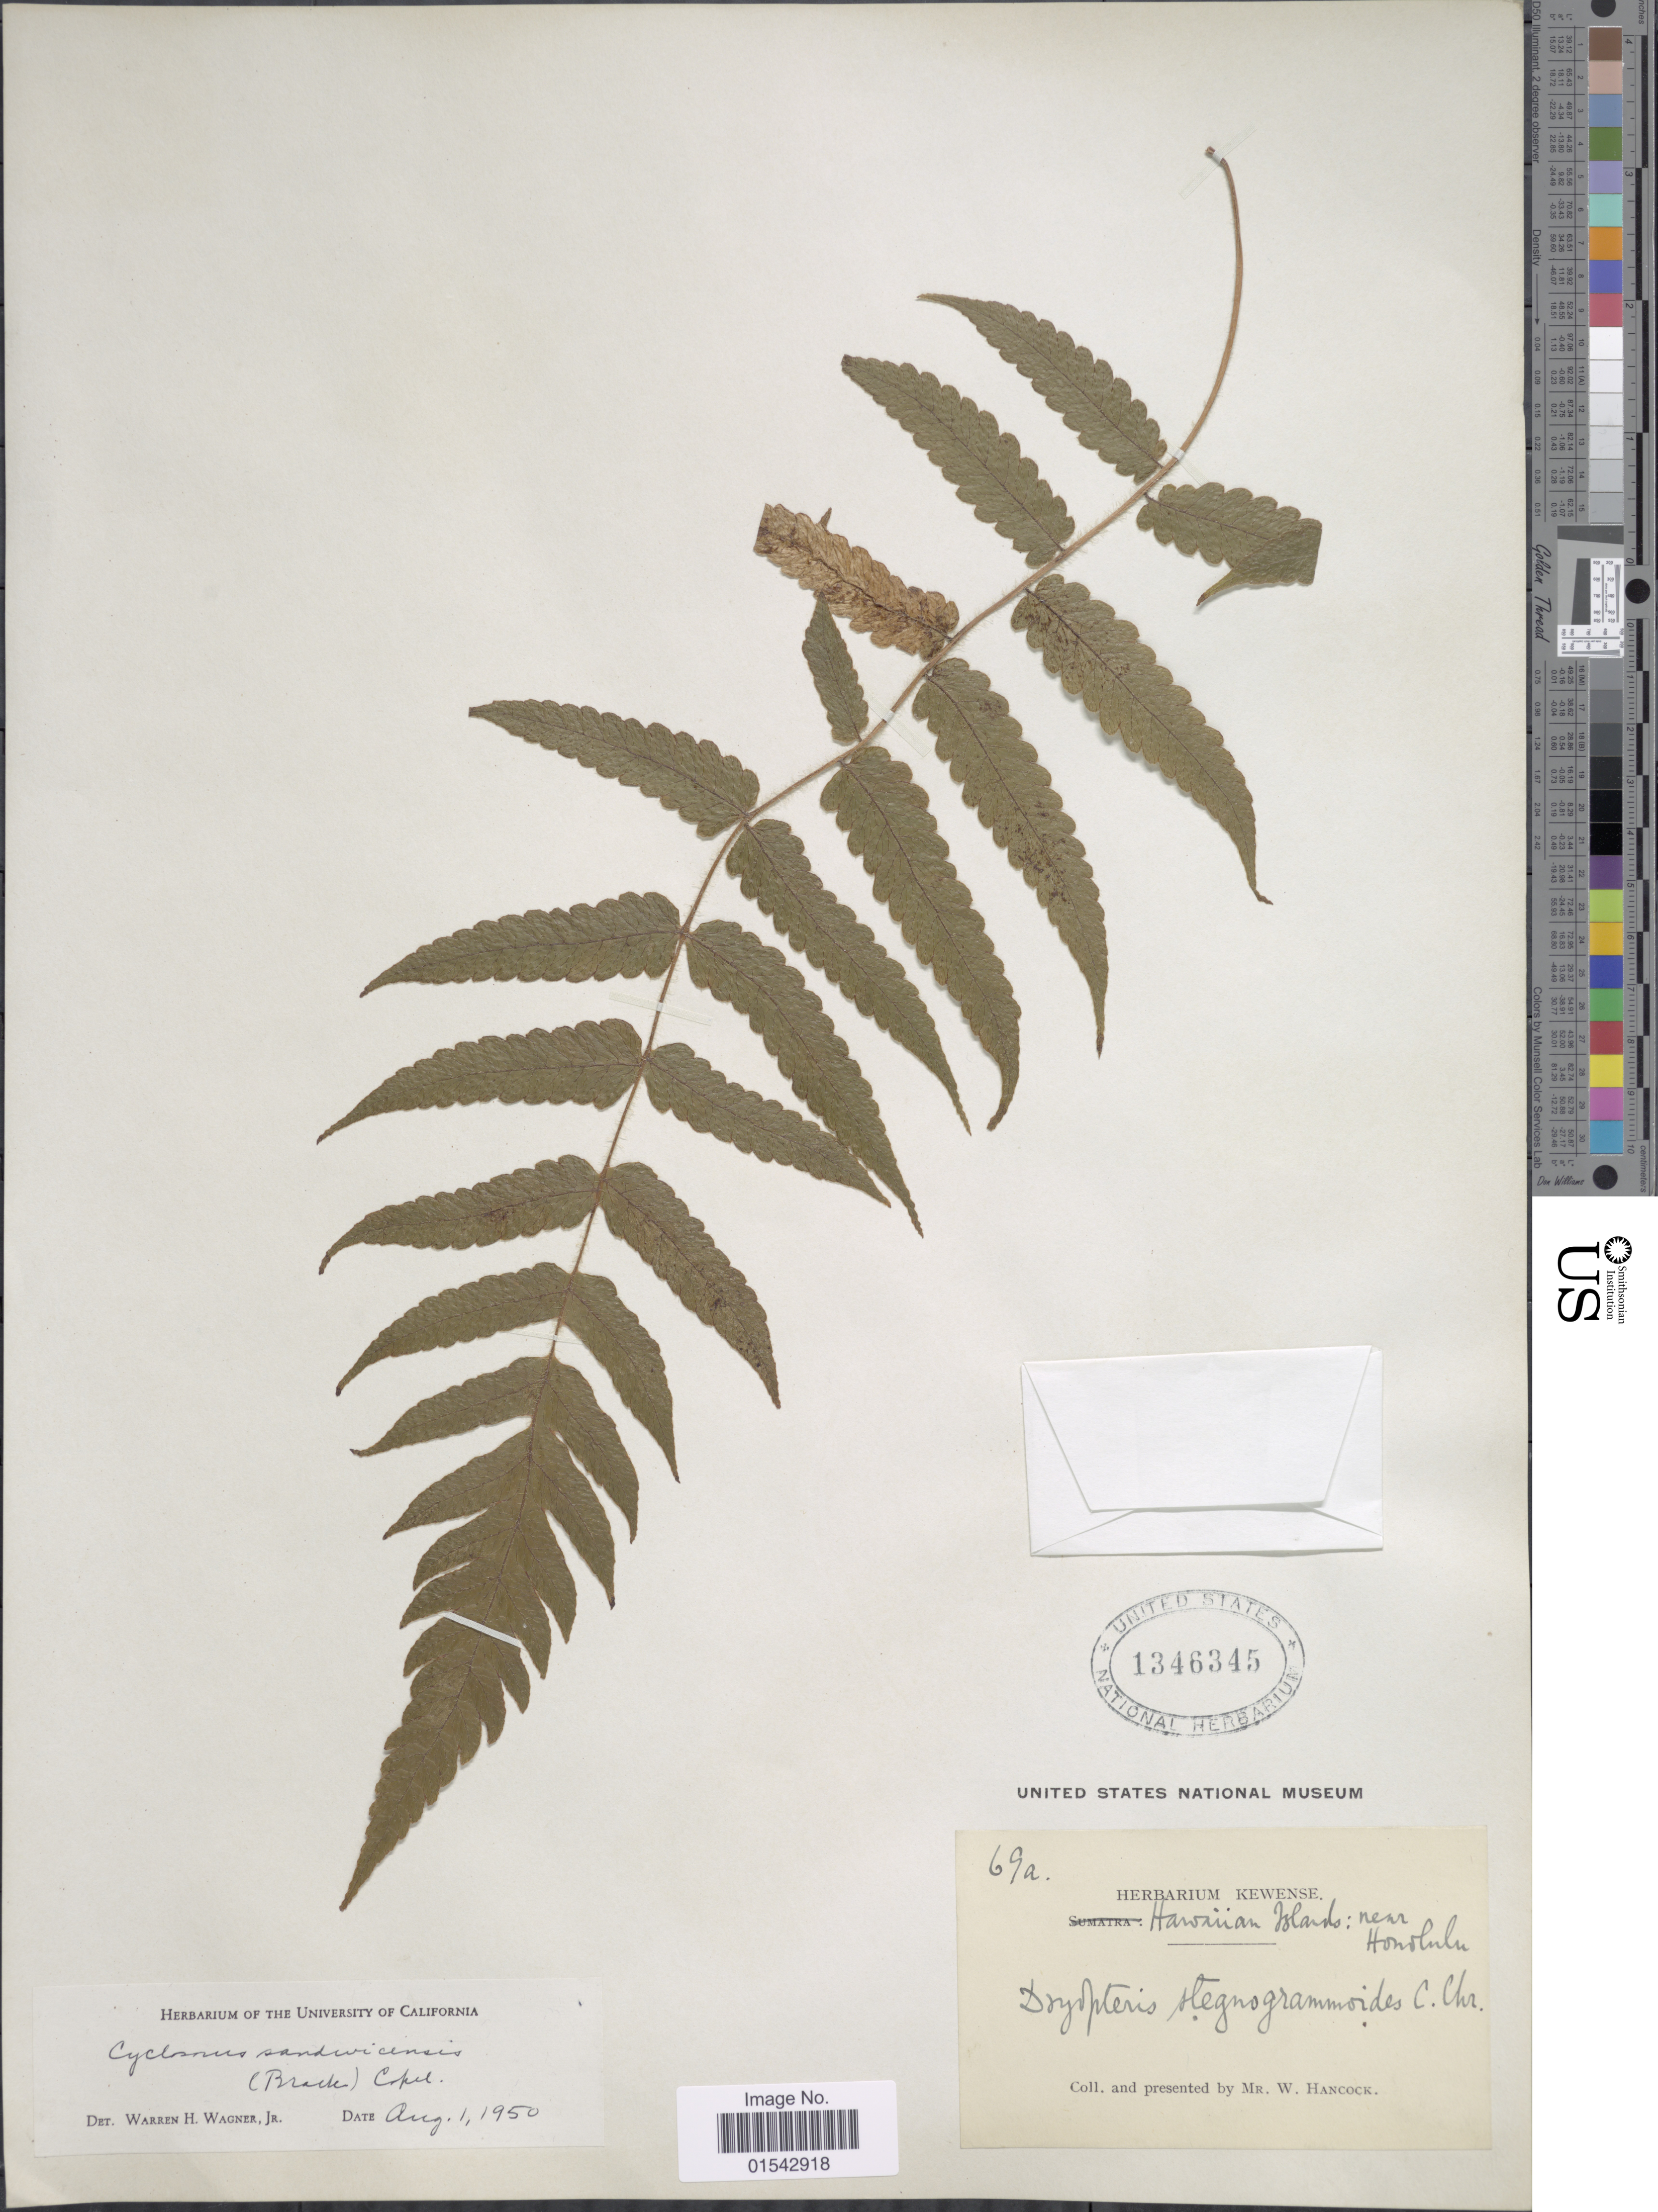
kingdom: Plantae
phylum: Tracheophyta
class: Polypodiopsida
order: Polypodiales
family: Thelypteridaceae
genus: Cyclosorus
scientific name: Cyclosorus sandwicensis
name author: Copel.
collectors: W. Hancock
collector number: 69a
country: United States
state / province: Hawaii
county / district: Honolulu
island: Oahu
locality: Hawaiian Islands: near Honolulu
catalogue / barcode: US 1346345